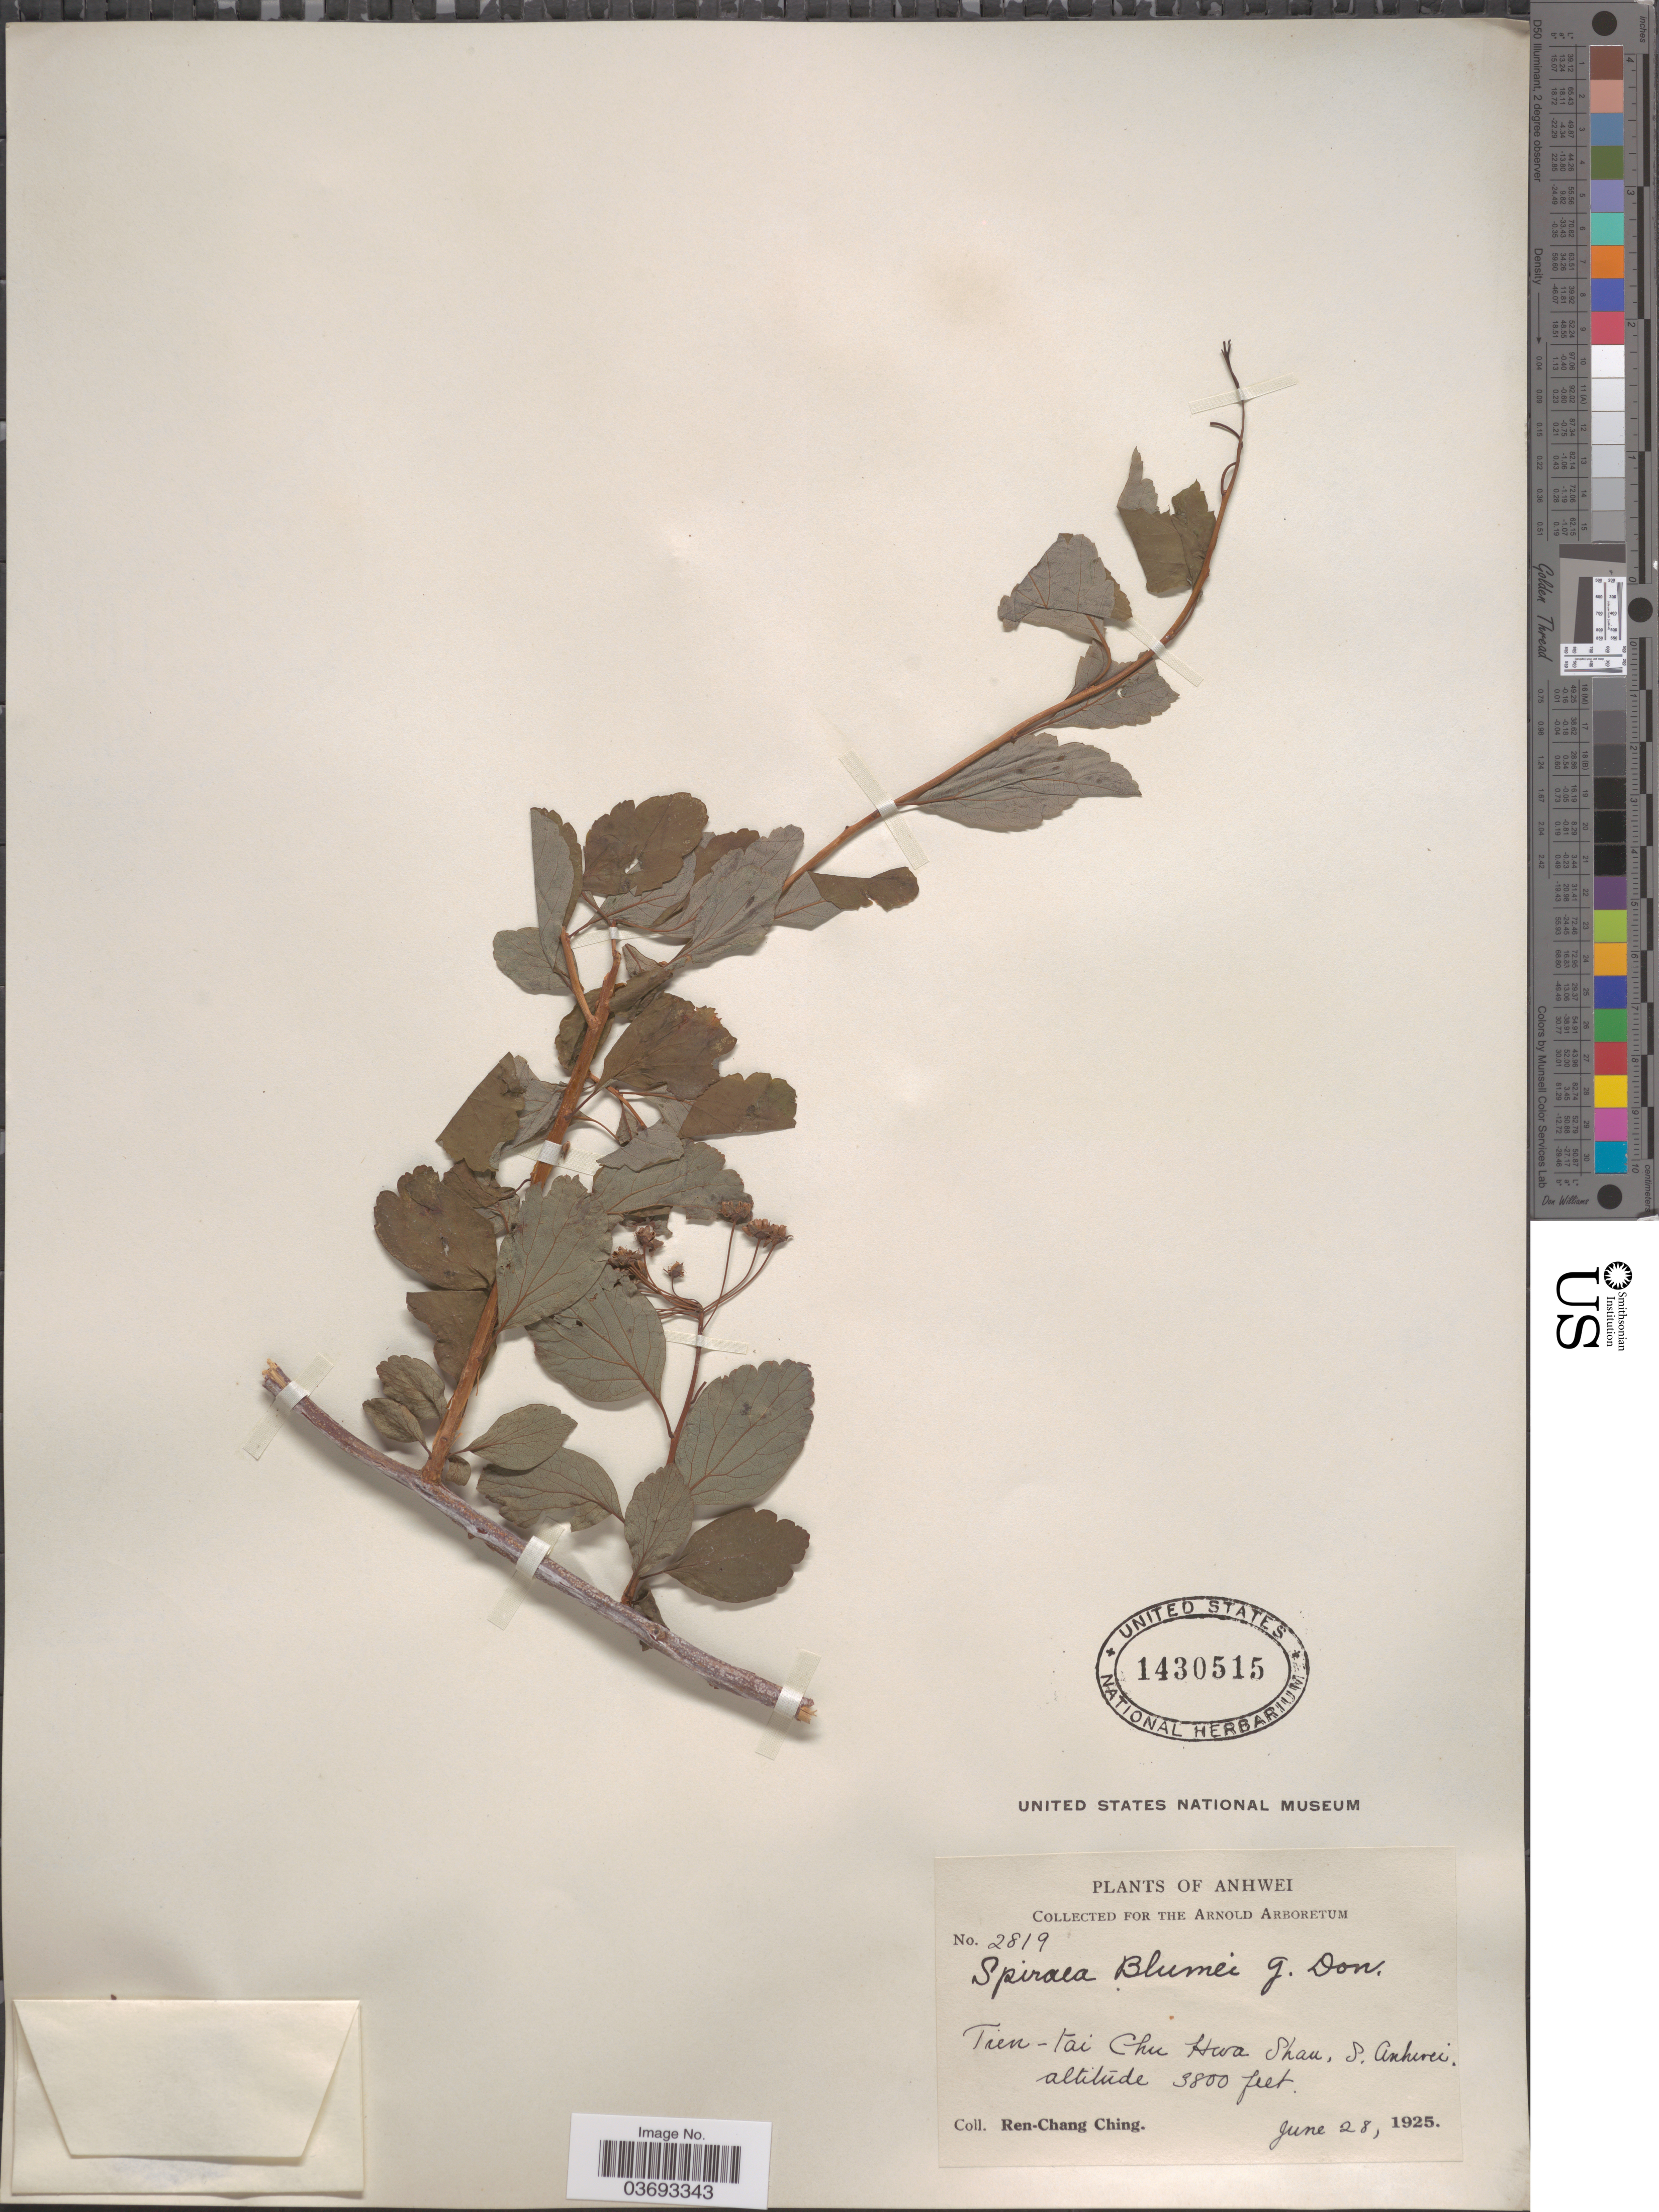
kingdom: Plantae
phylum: Tracheophyta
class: Magnoliopsida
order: Rosales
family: Rosaceae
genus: Spiraea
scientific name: Spiraea blumei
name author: G. Don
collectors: R. C. Ching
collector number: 2819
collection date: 1925-06-28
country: China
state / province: Anhui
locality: Anhwei. Tien-tai Chu Hwa Shau, S. Anhwei.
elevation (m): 1158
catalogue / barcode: US 1430515